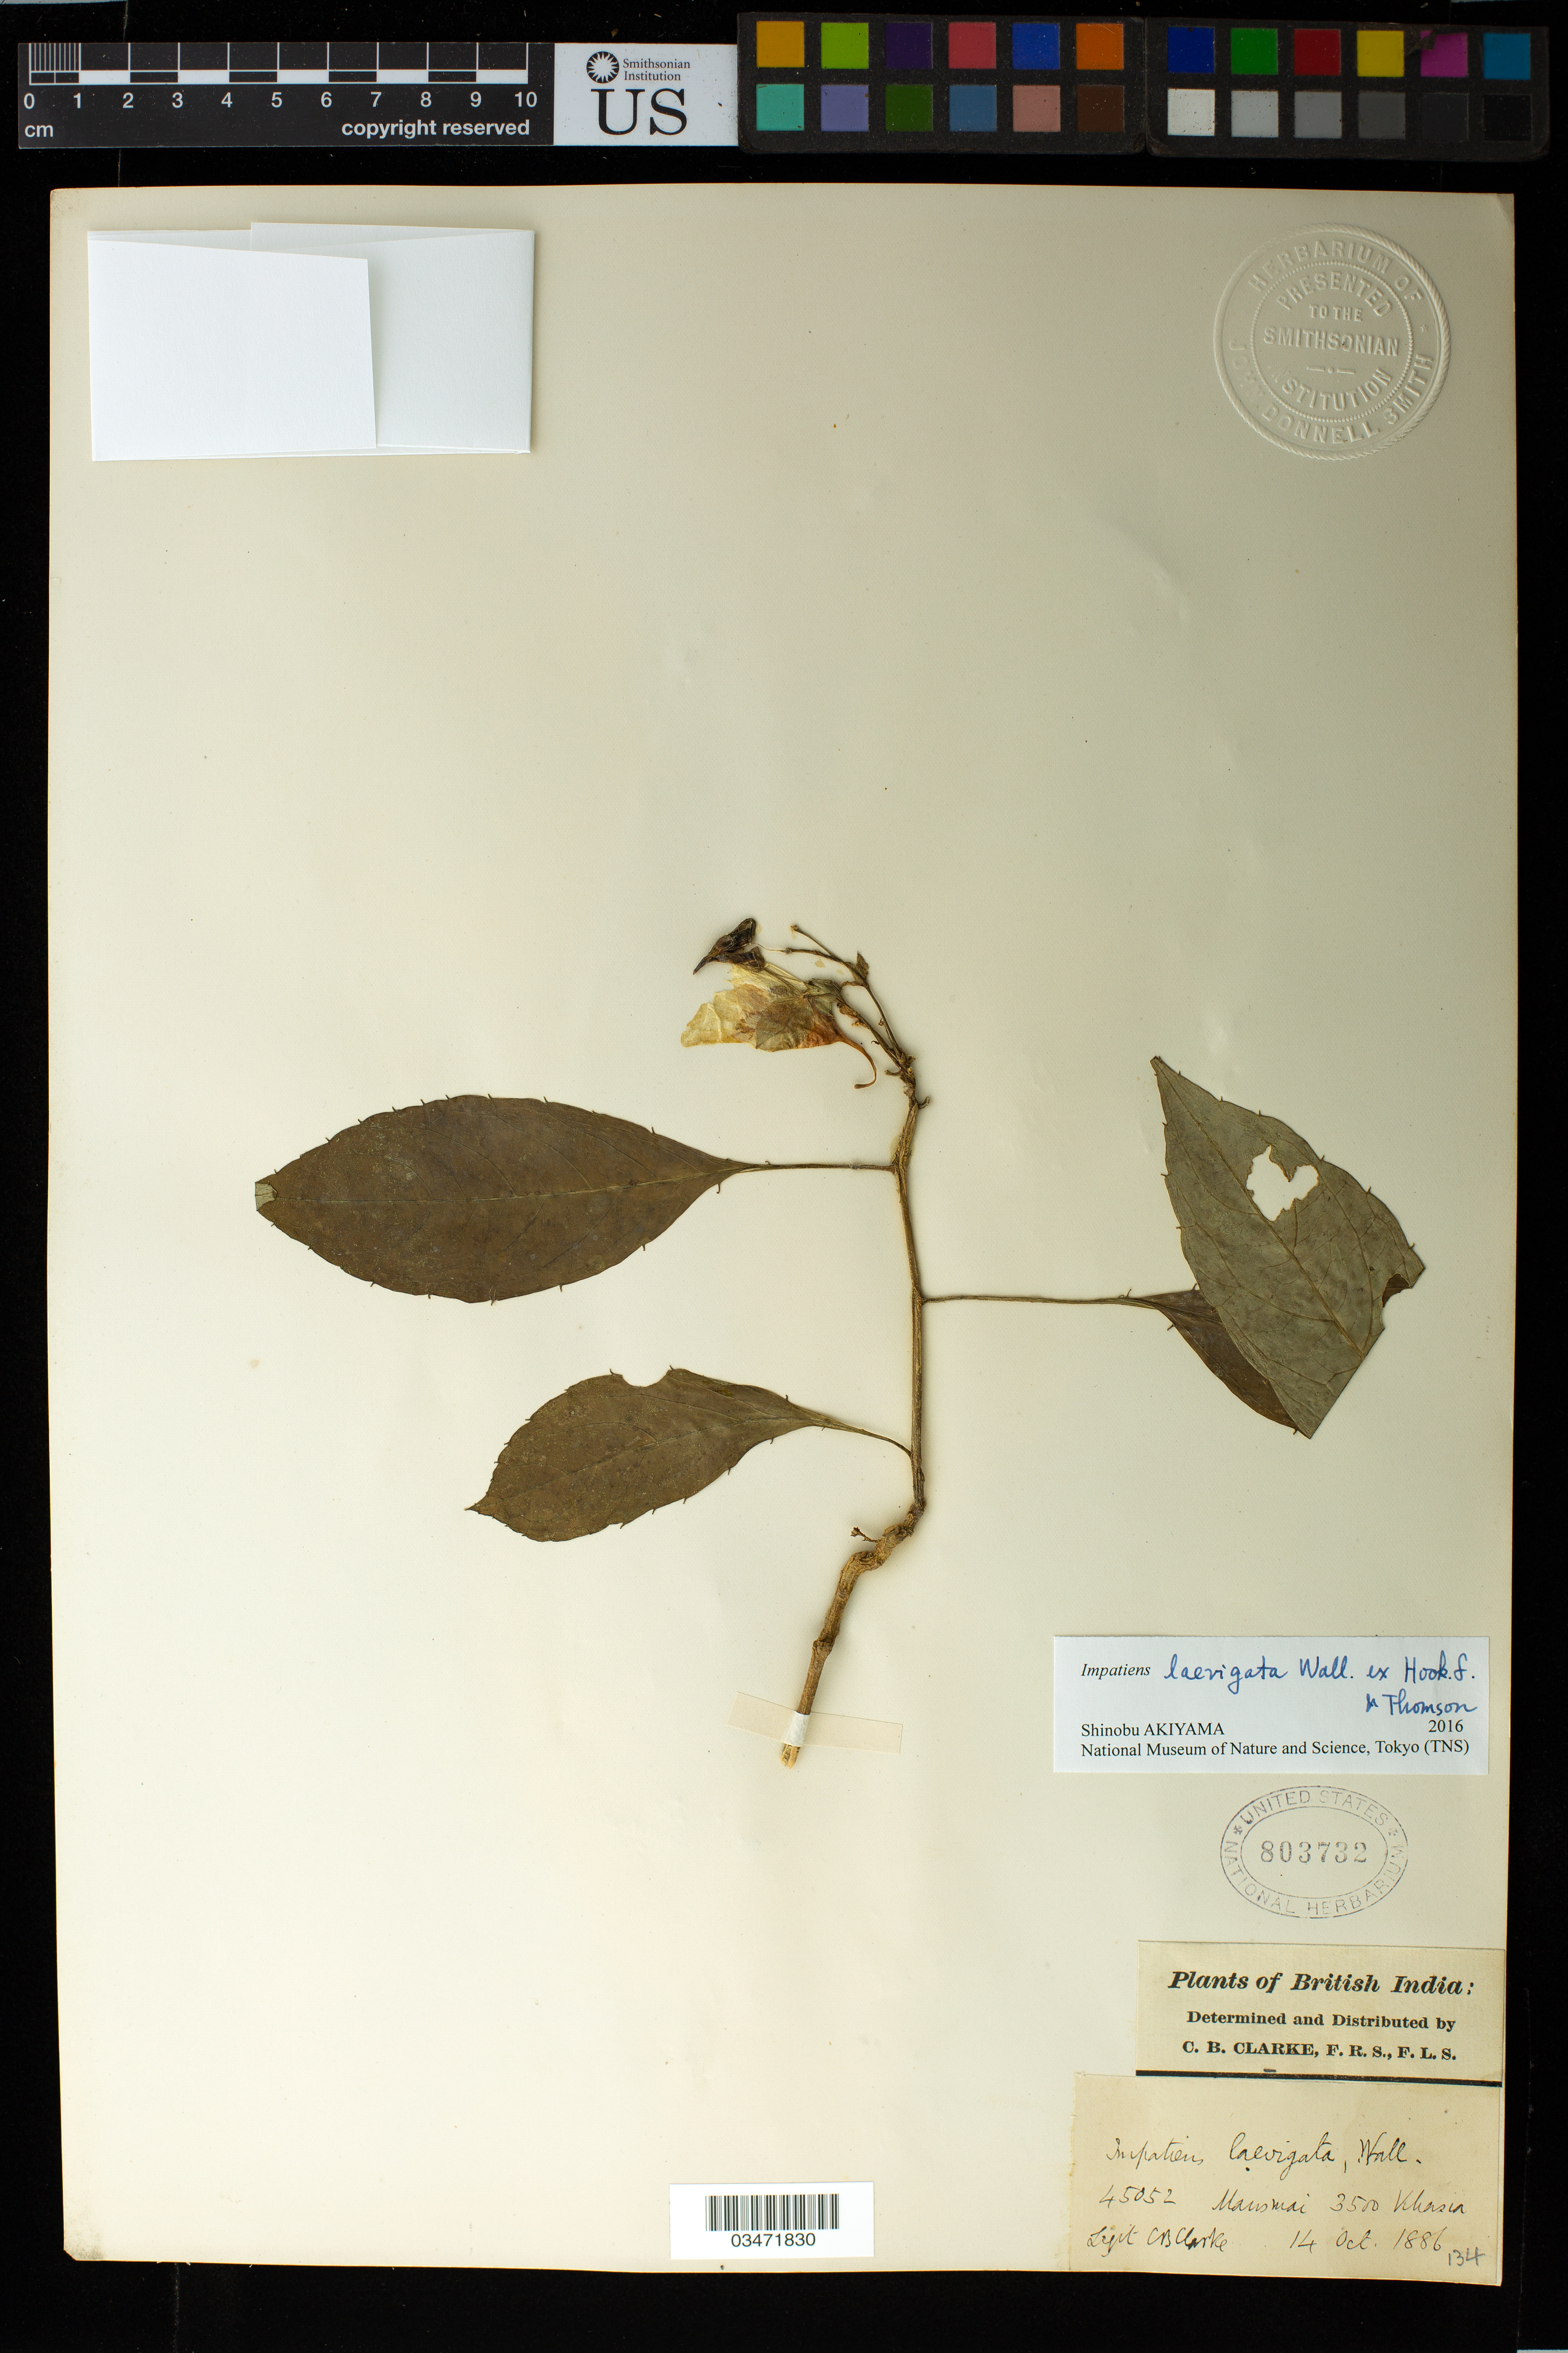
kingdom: Plantae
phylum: Tracheophyta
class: Magnoliopsida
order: Ericales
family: Balsaminaceae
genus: Impatiens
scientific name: Impatiens laevigata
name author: Wall.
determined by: Akiyama, Shinobu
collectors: C. B. Clarke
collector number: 45052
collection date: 1886-10-14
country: India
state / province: Meghalaya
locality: Mansmai [?], Khasia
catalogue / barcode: US 803732